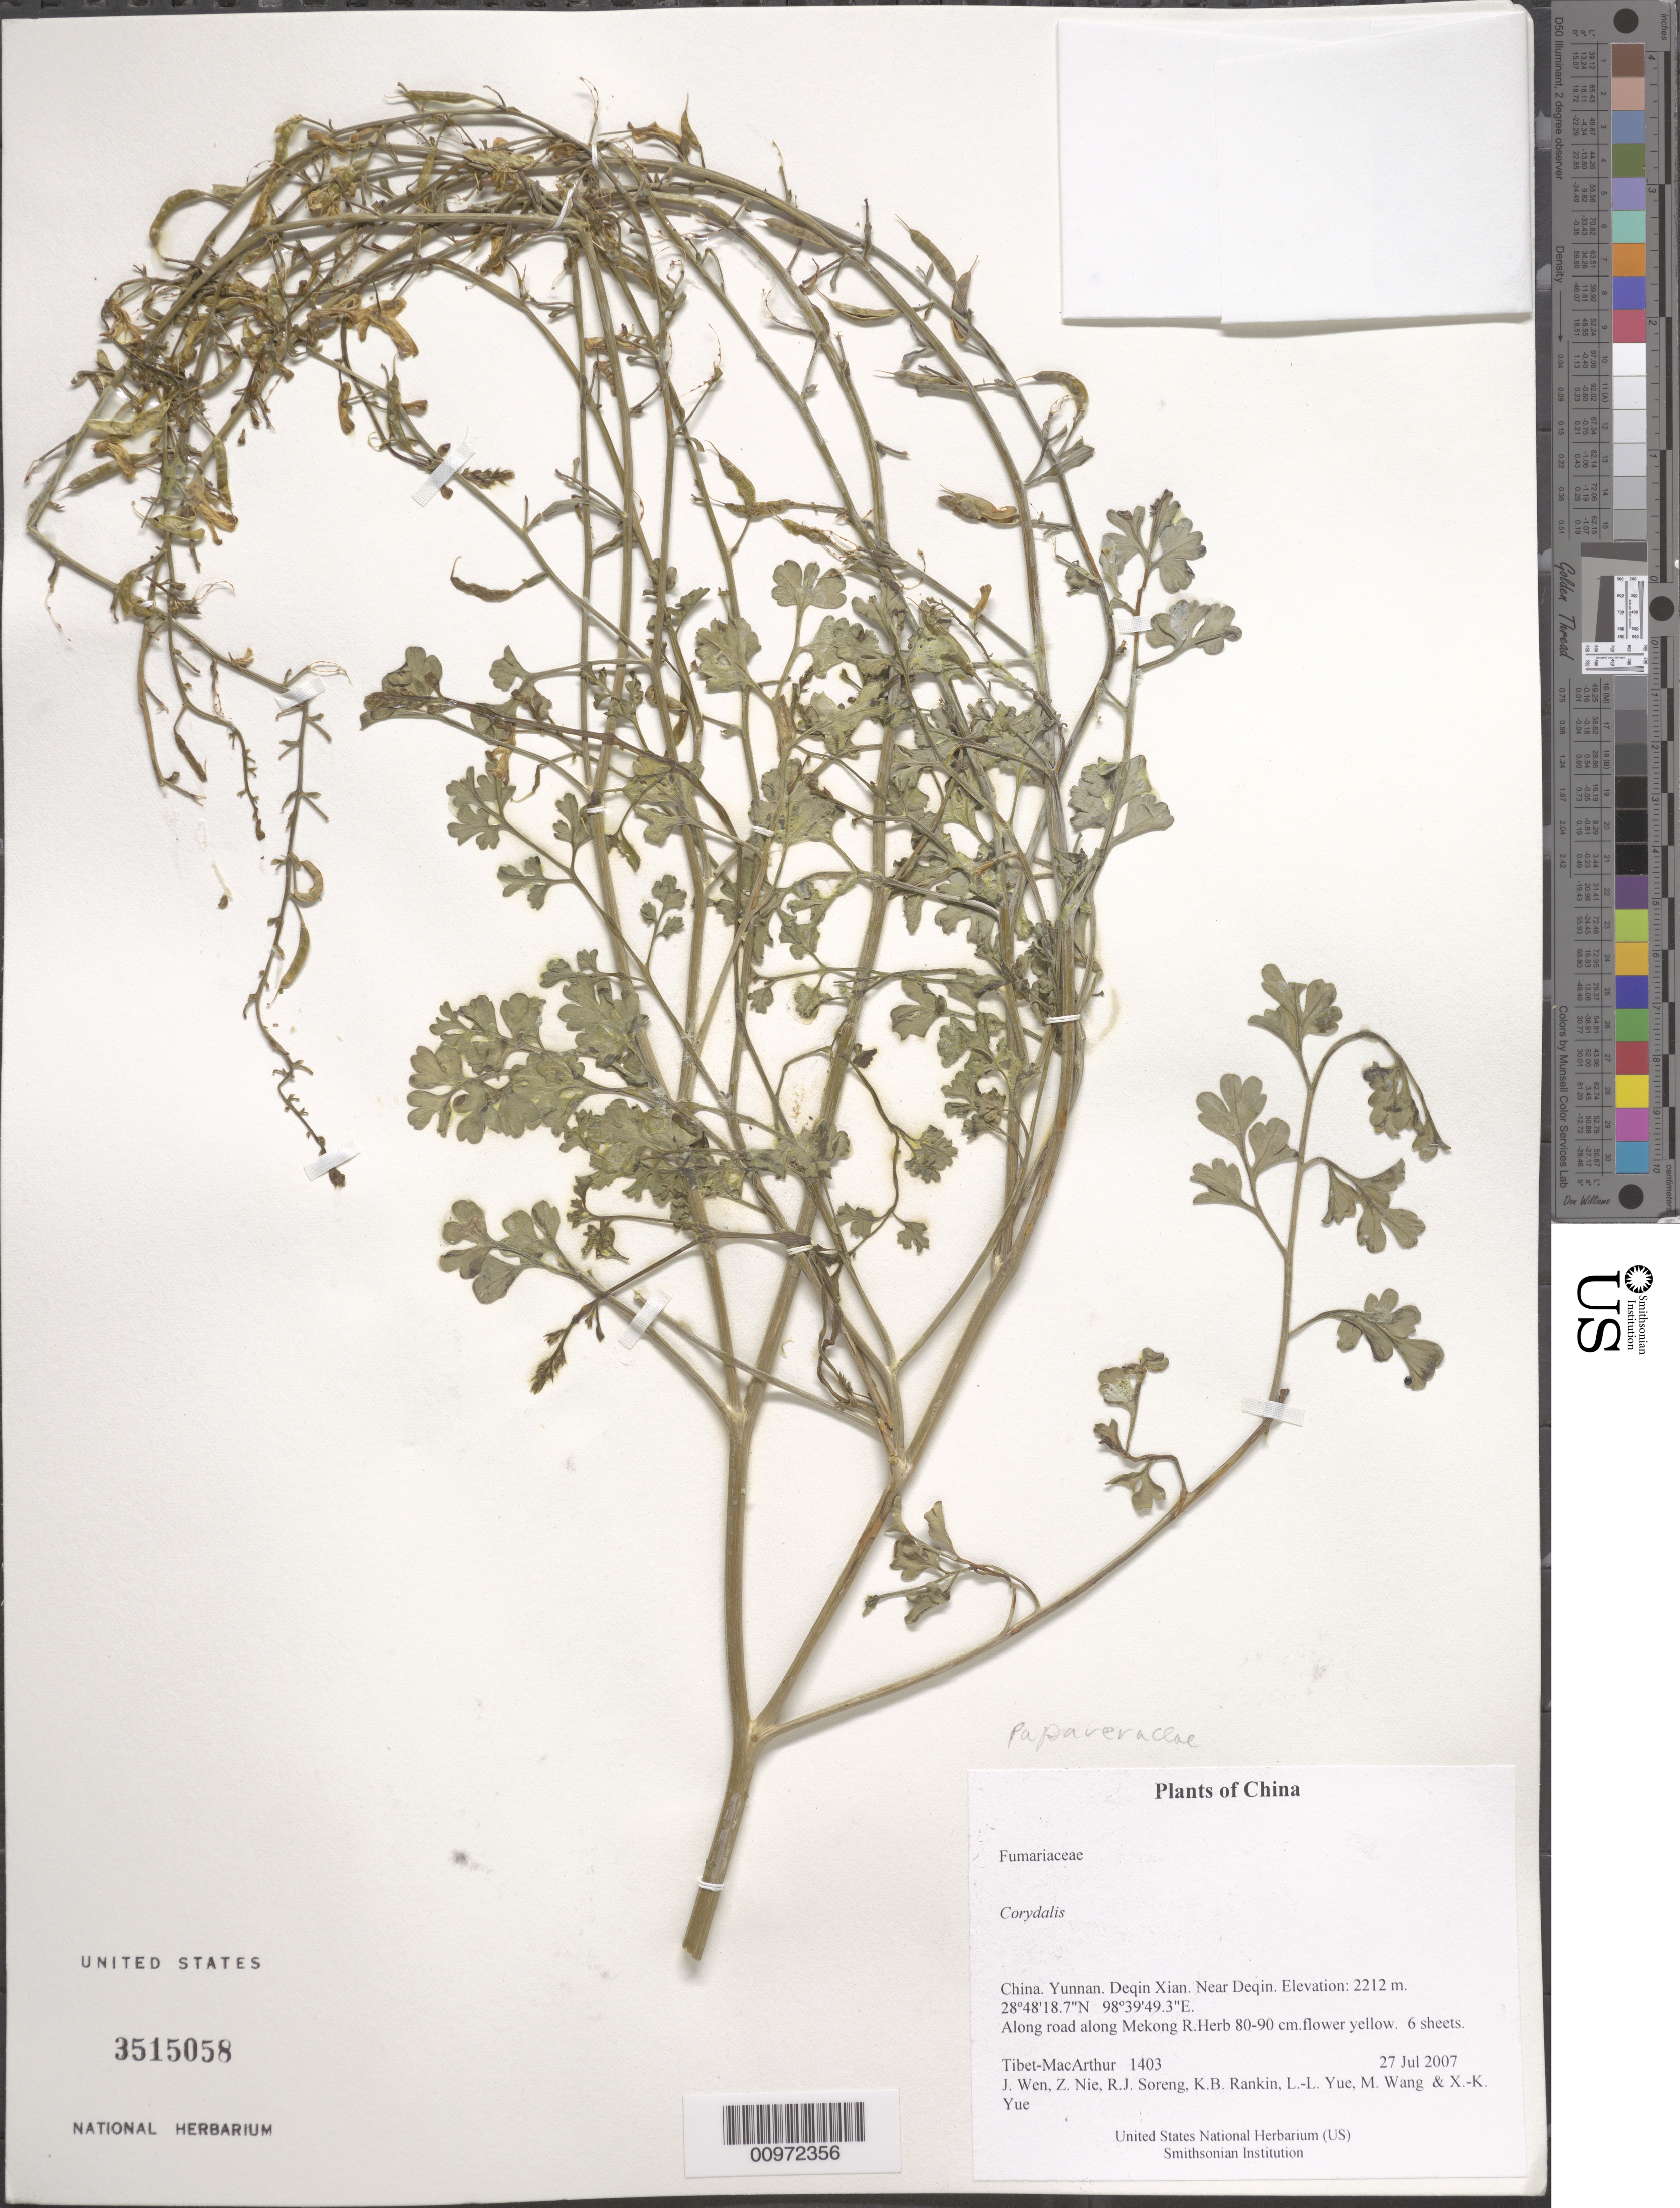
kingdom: Plantae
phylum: Tracheophyta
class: Magnoliopsida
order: Ranunculales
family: Papaveraceae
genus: Corydalis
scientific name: Corydalis sp.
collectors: Tibet-MacArthur, J. Wen, Z. Nie, R. J. Soreng, K. Rankin, L. Yue, M. Wang & X. Yue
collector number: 1403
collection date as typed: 27 Jul 2007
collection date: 2007-07-27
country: China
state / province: Yunnan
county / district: Deqin Xian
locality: Near Deqin.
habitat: Along road along Mekong R.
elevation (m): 2212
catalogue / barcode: US 3505058